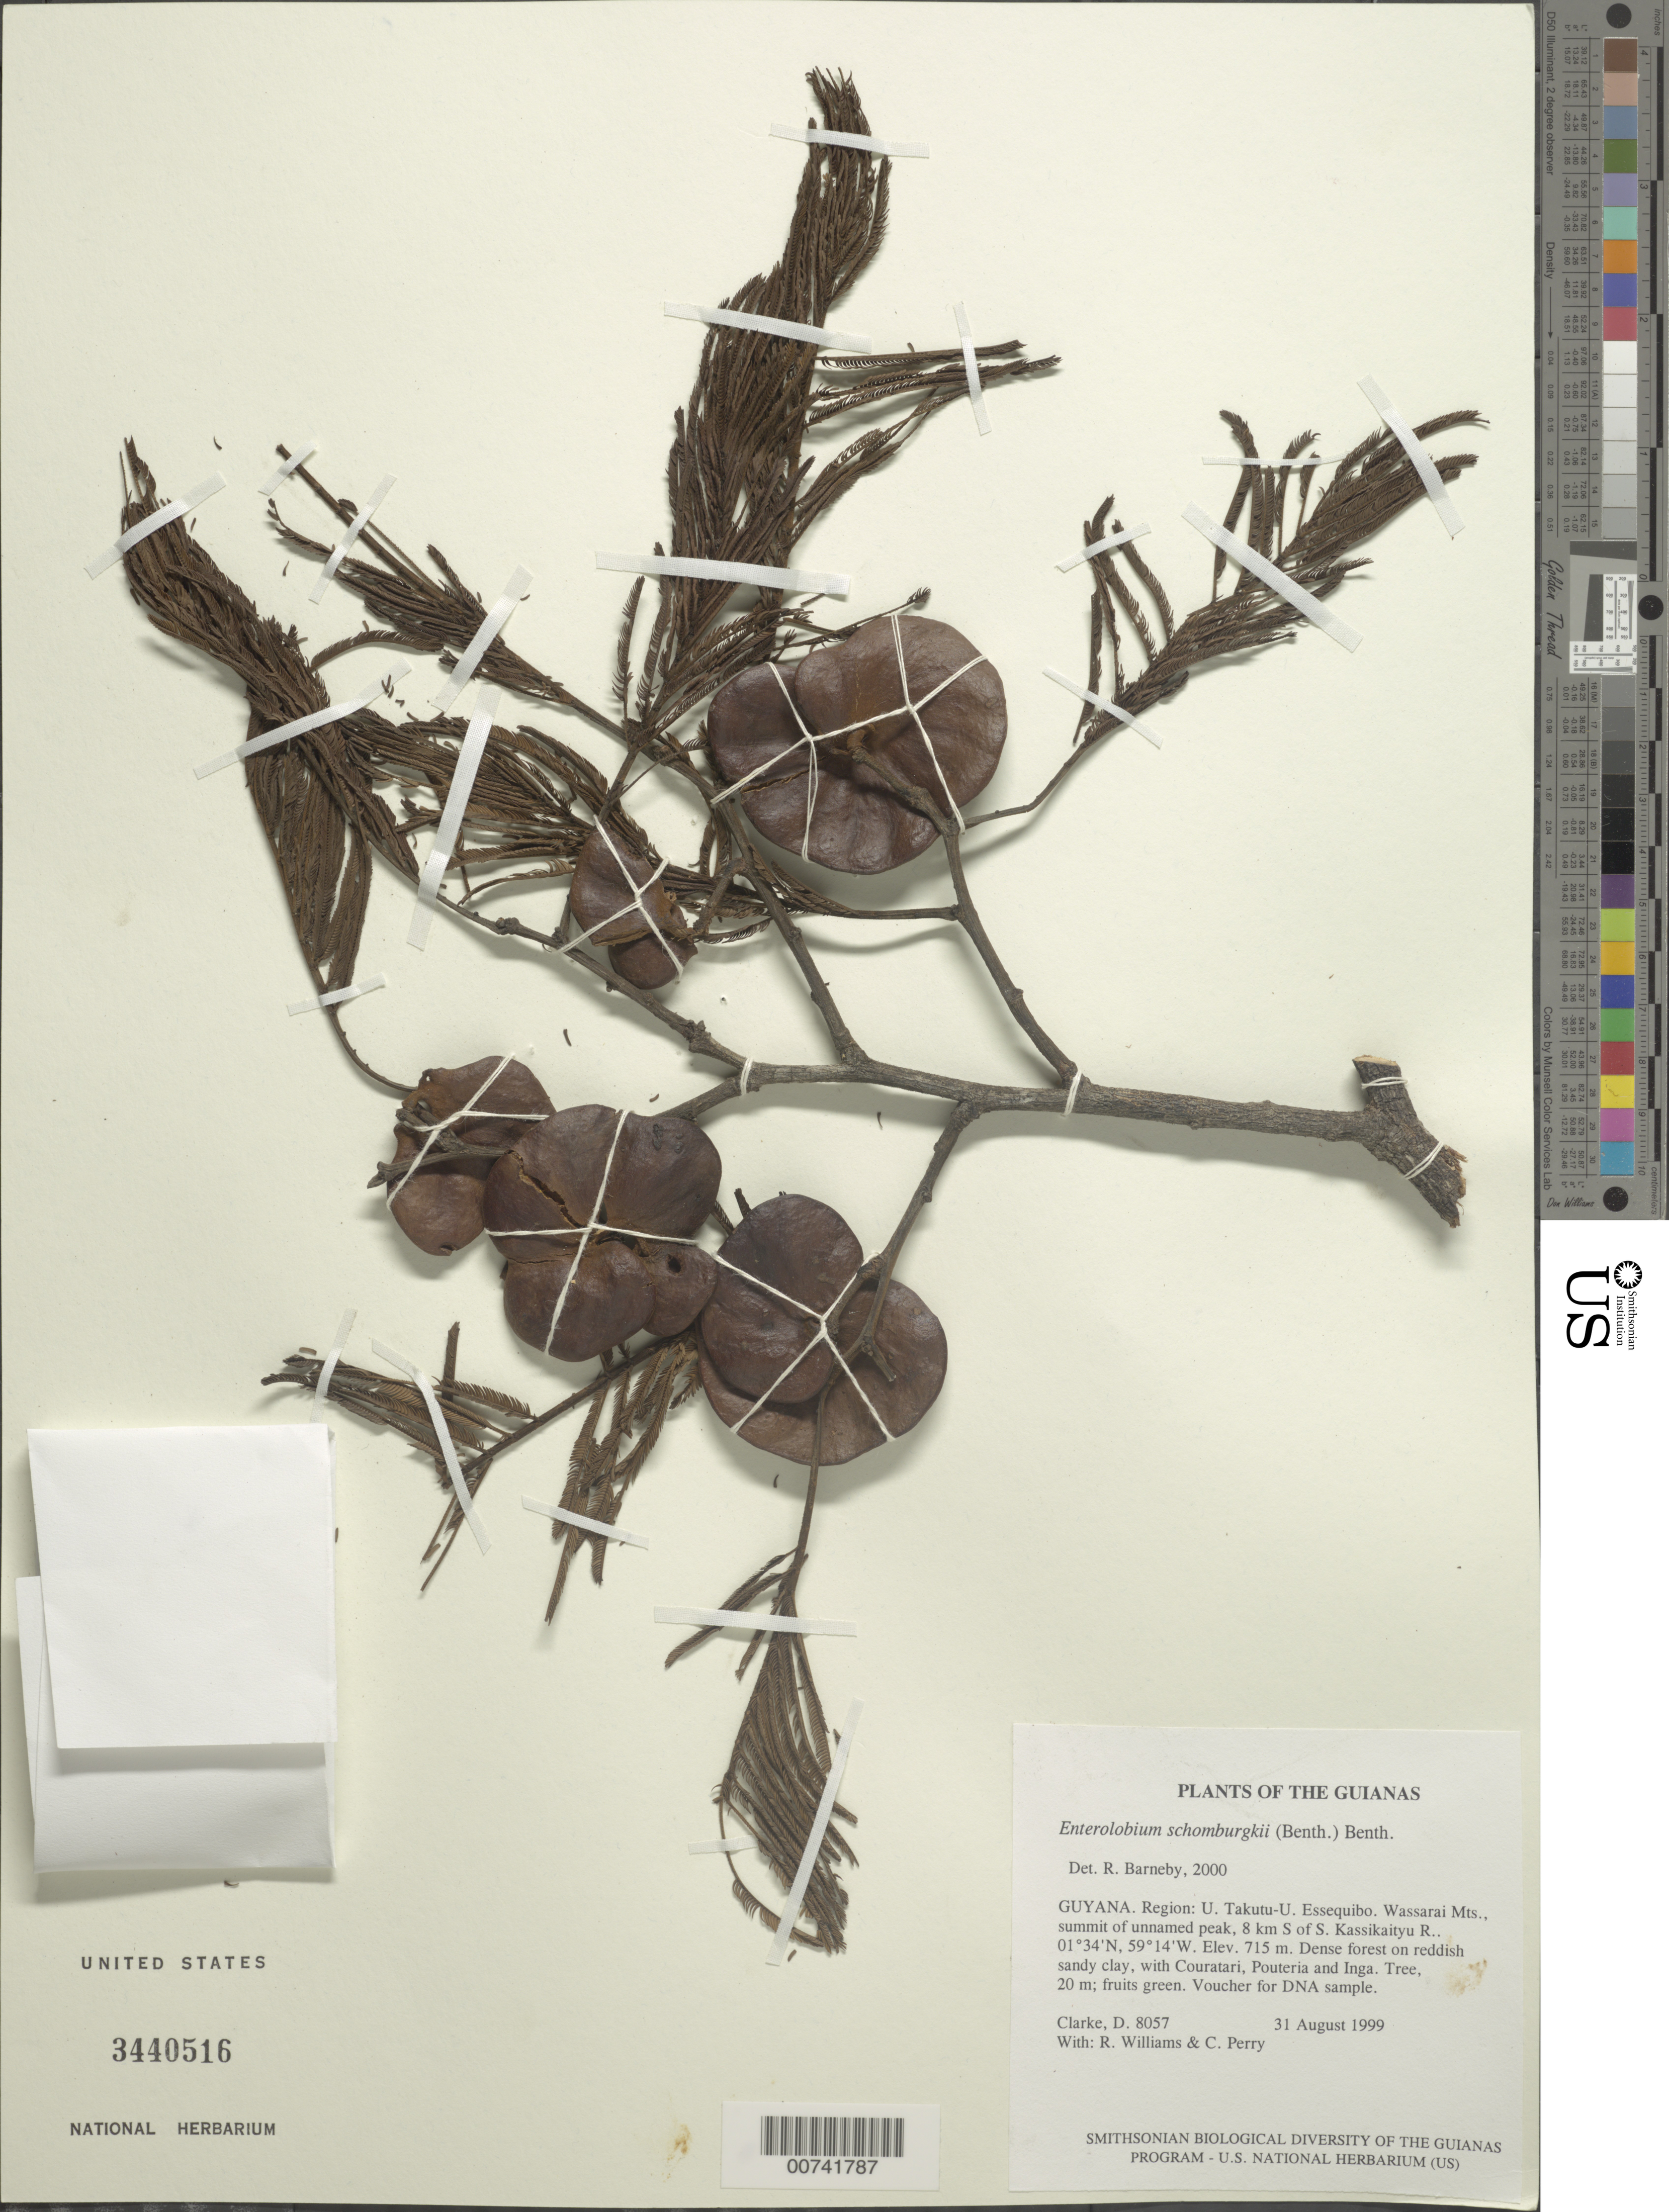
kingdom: Plantae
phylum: Tracheophyta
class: Magnoliopsida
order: Fabales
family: Fabaceae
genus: Robrichia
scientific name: Robrichia schomburgkii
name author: (Benth.) A.R.M. Luz & E.R. Souza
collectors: H. D. Clarke, R. Williams & C. Perry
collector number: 8057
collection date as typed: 31 August 1999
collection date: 1999-08-31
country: Guyana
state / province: U. Takutu-U. Essequibo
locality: Wassarai Mts., summit of unnamed peak, 8 km S of S. Kassikaityu R.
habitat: Dense forest on reddish sandy clay, with Couratari, Pouteria and Inga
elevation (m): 715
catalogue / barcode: US 3440516